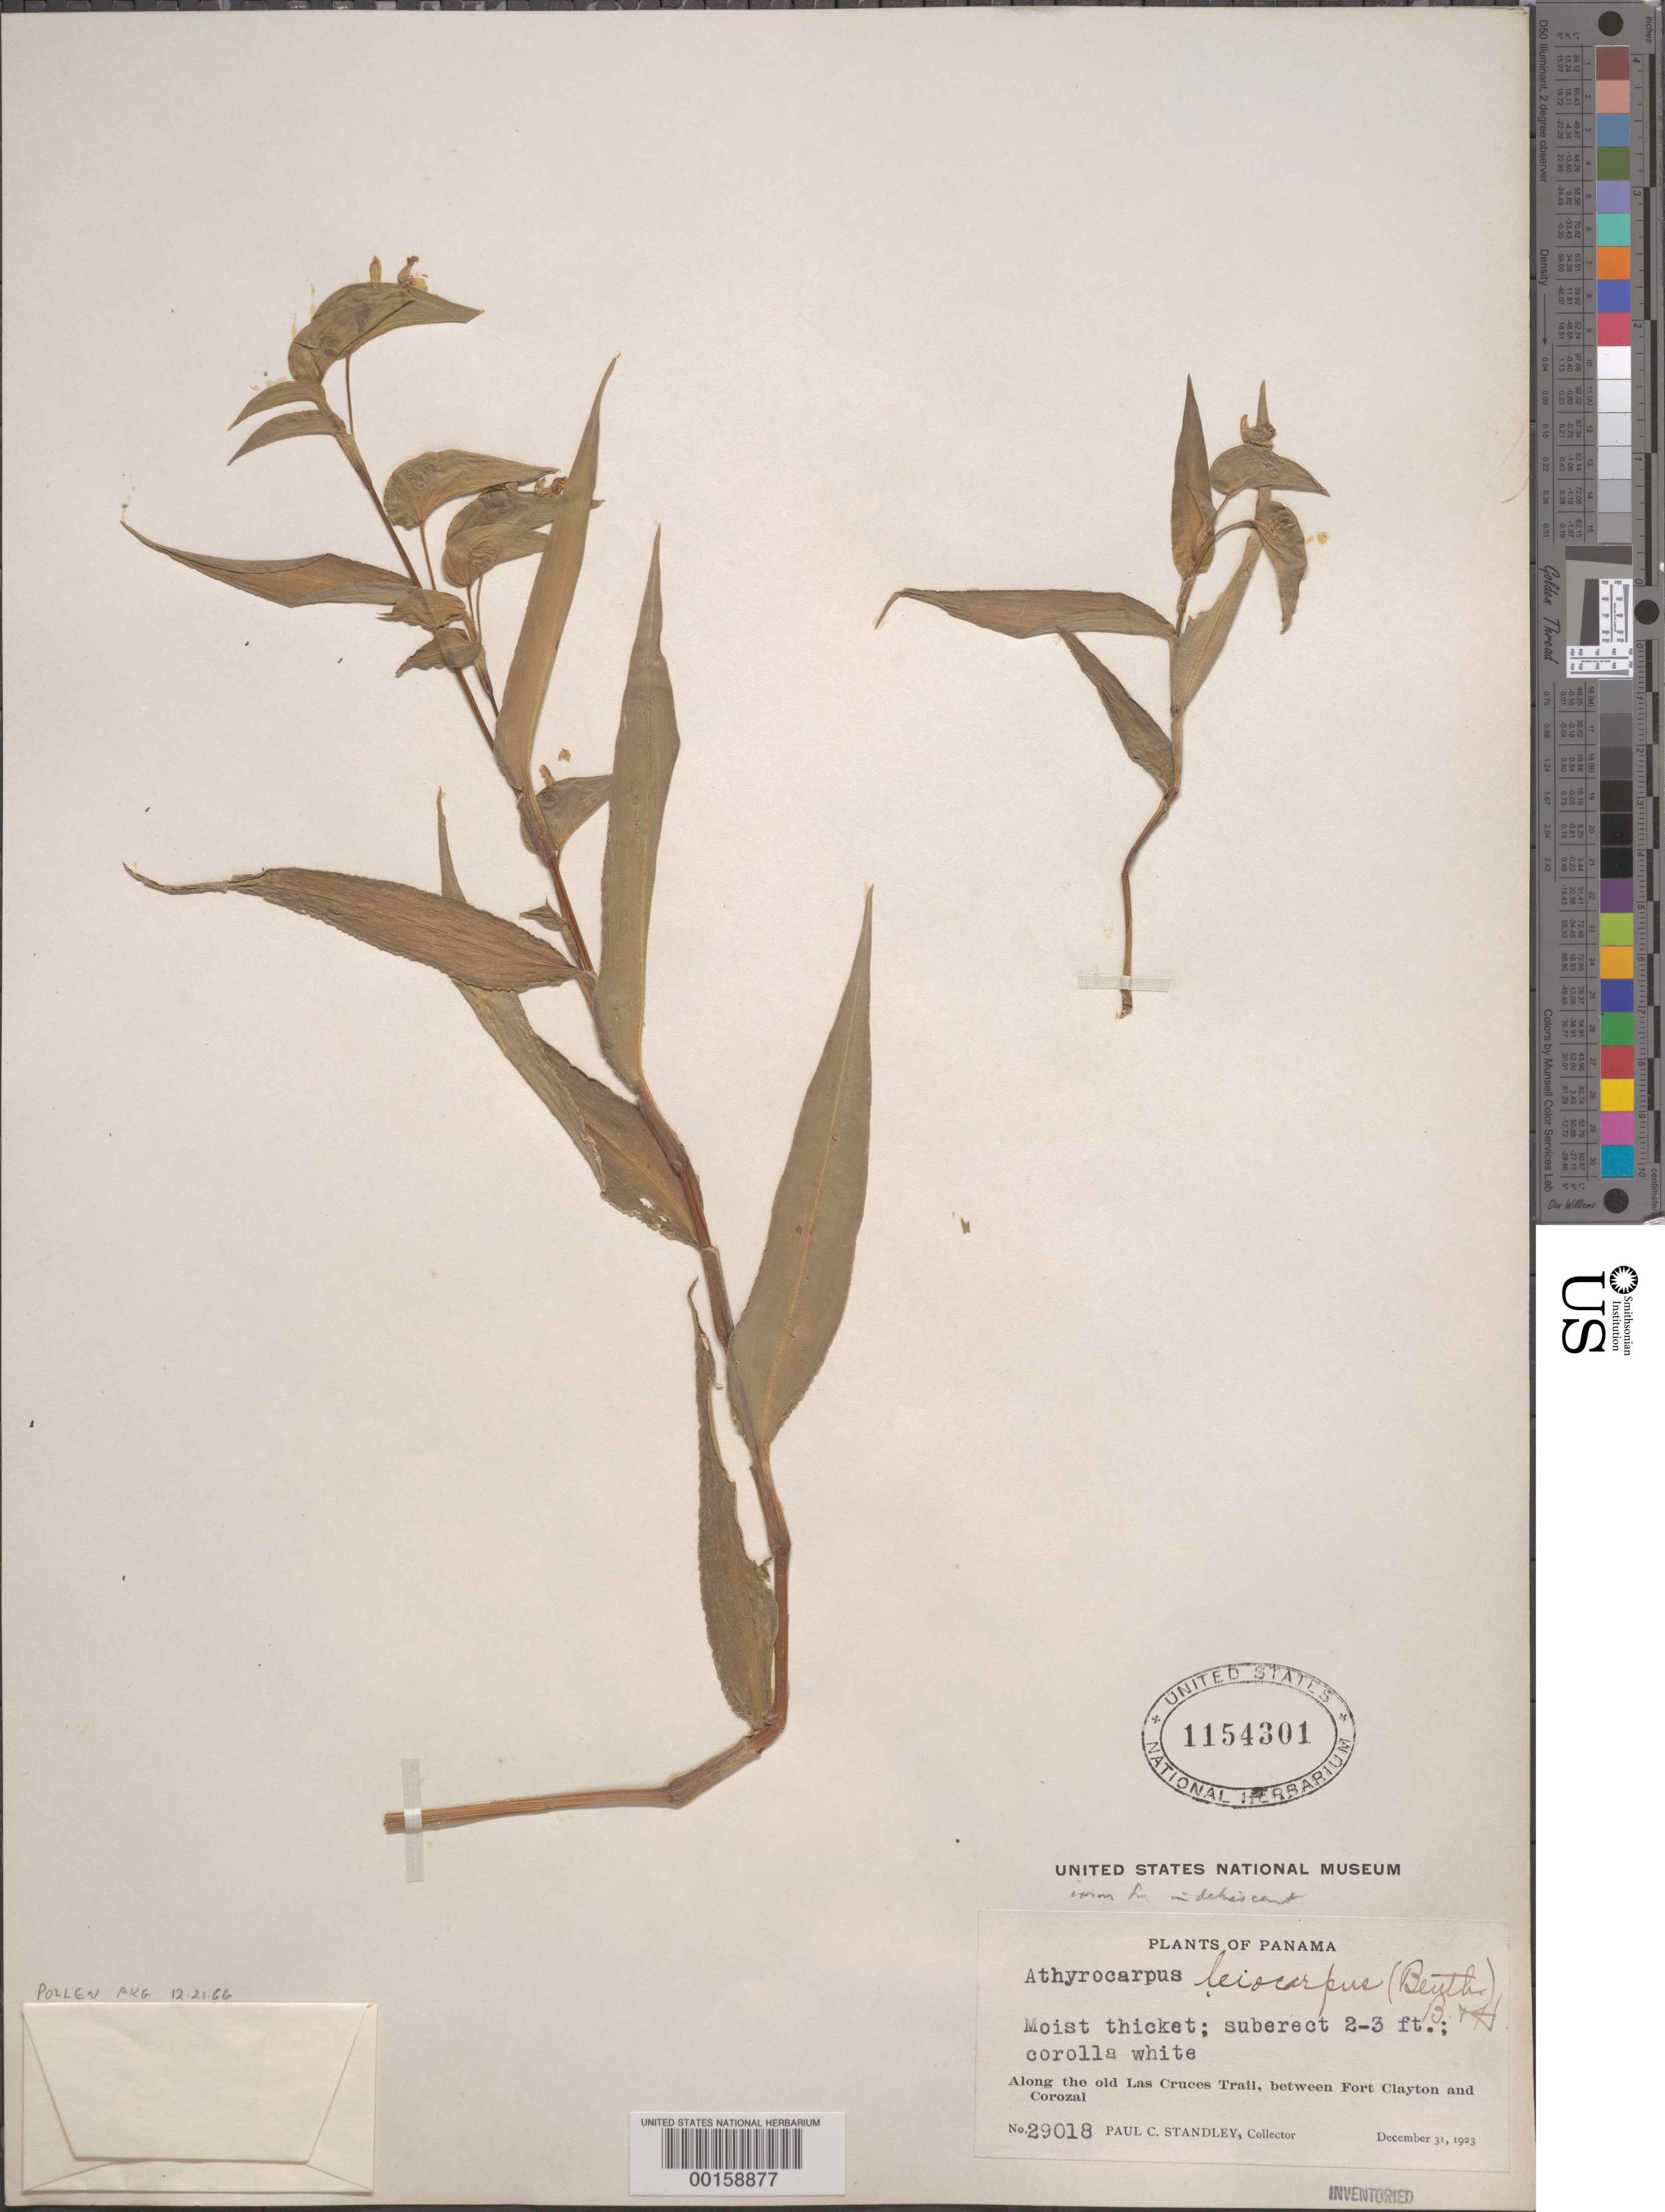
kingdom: Plantae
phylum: Tracheophyta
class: Liliopsida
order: Commelinales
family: Commelinaceae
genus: Commelina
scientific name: Commelina leiocarpa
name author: Benth.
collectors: P. C. Standley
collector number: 29018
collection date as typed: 31 Dec 1923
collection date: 1923-12-31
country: Panama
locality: Along the old Las Cruces Trail, between Fort Clayton and Corozal.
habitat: Moist thicket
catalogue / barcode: US 1154301